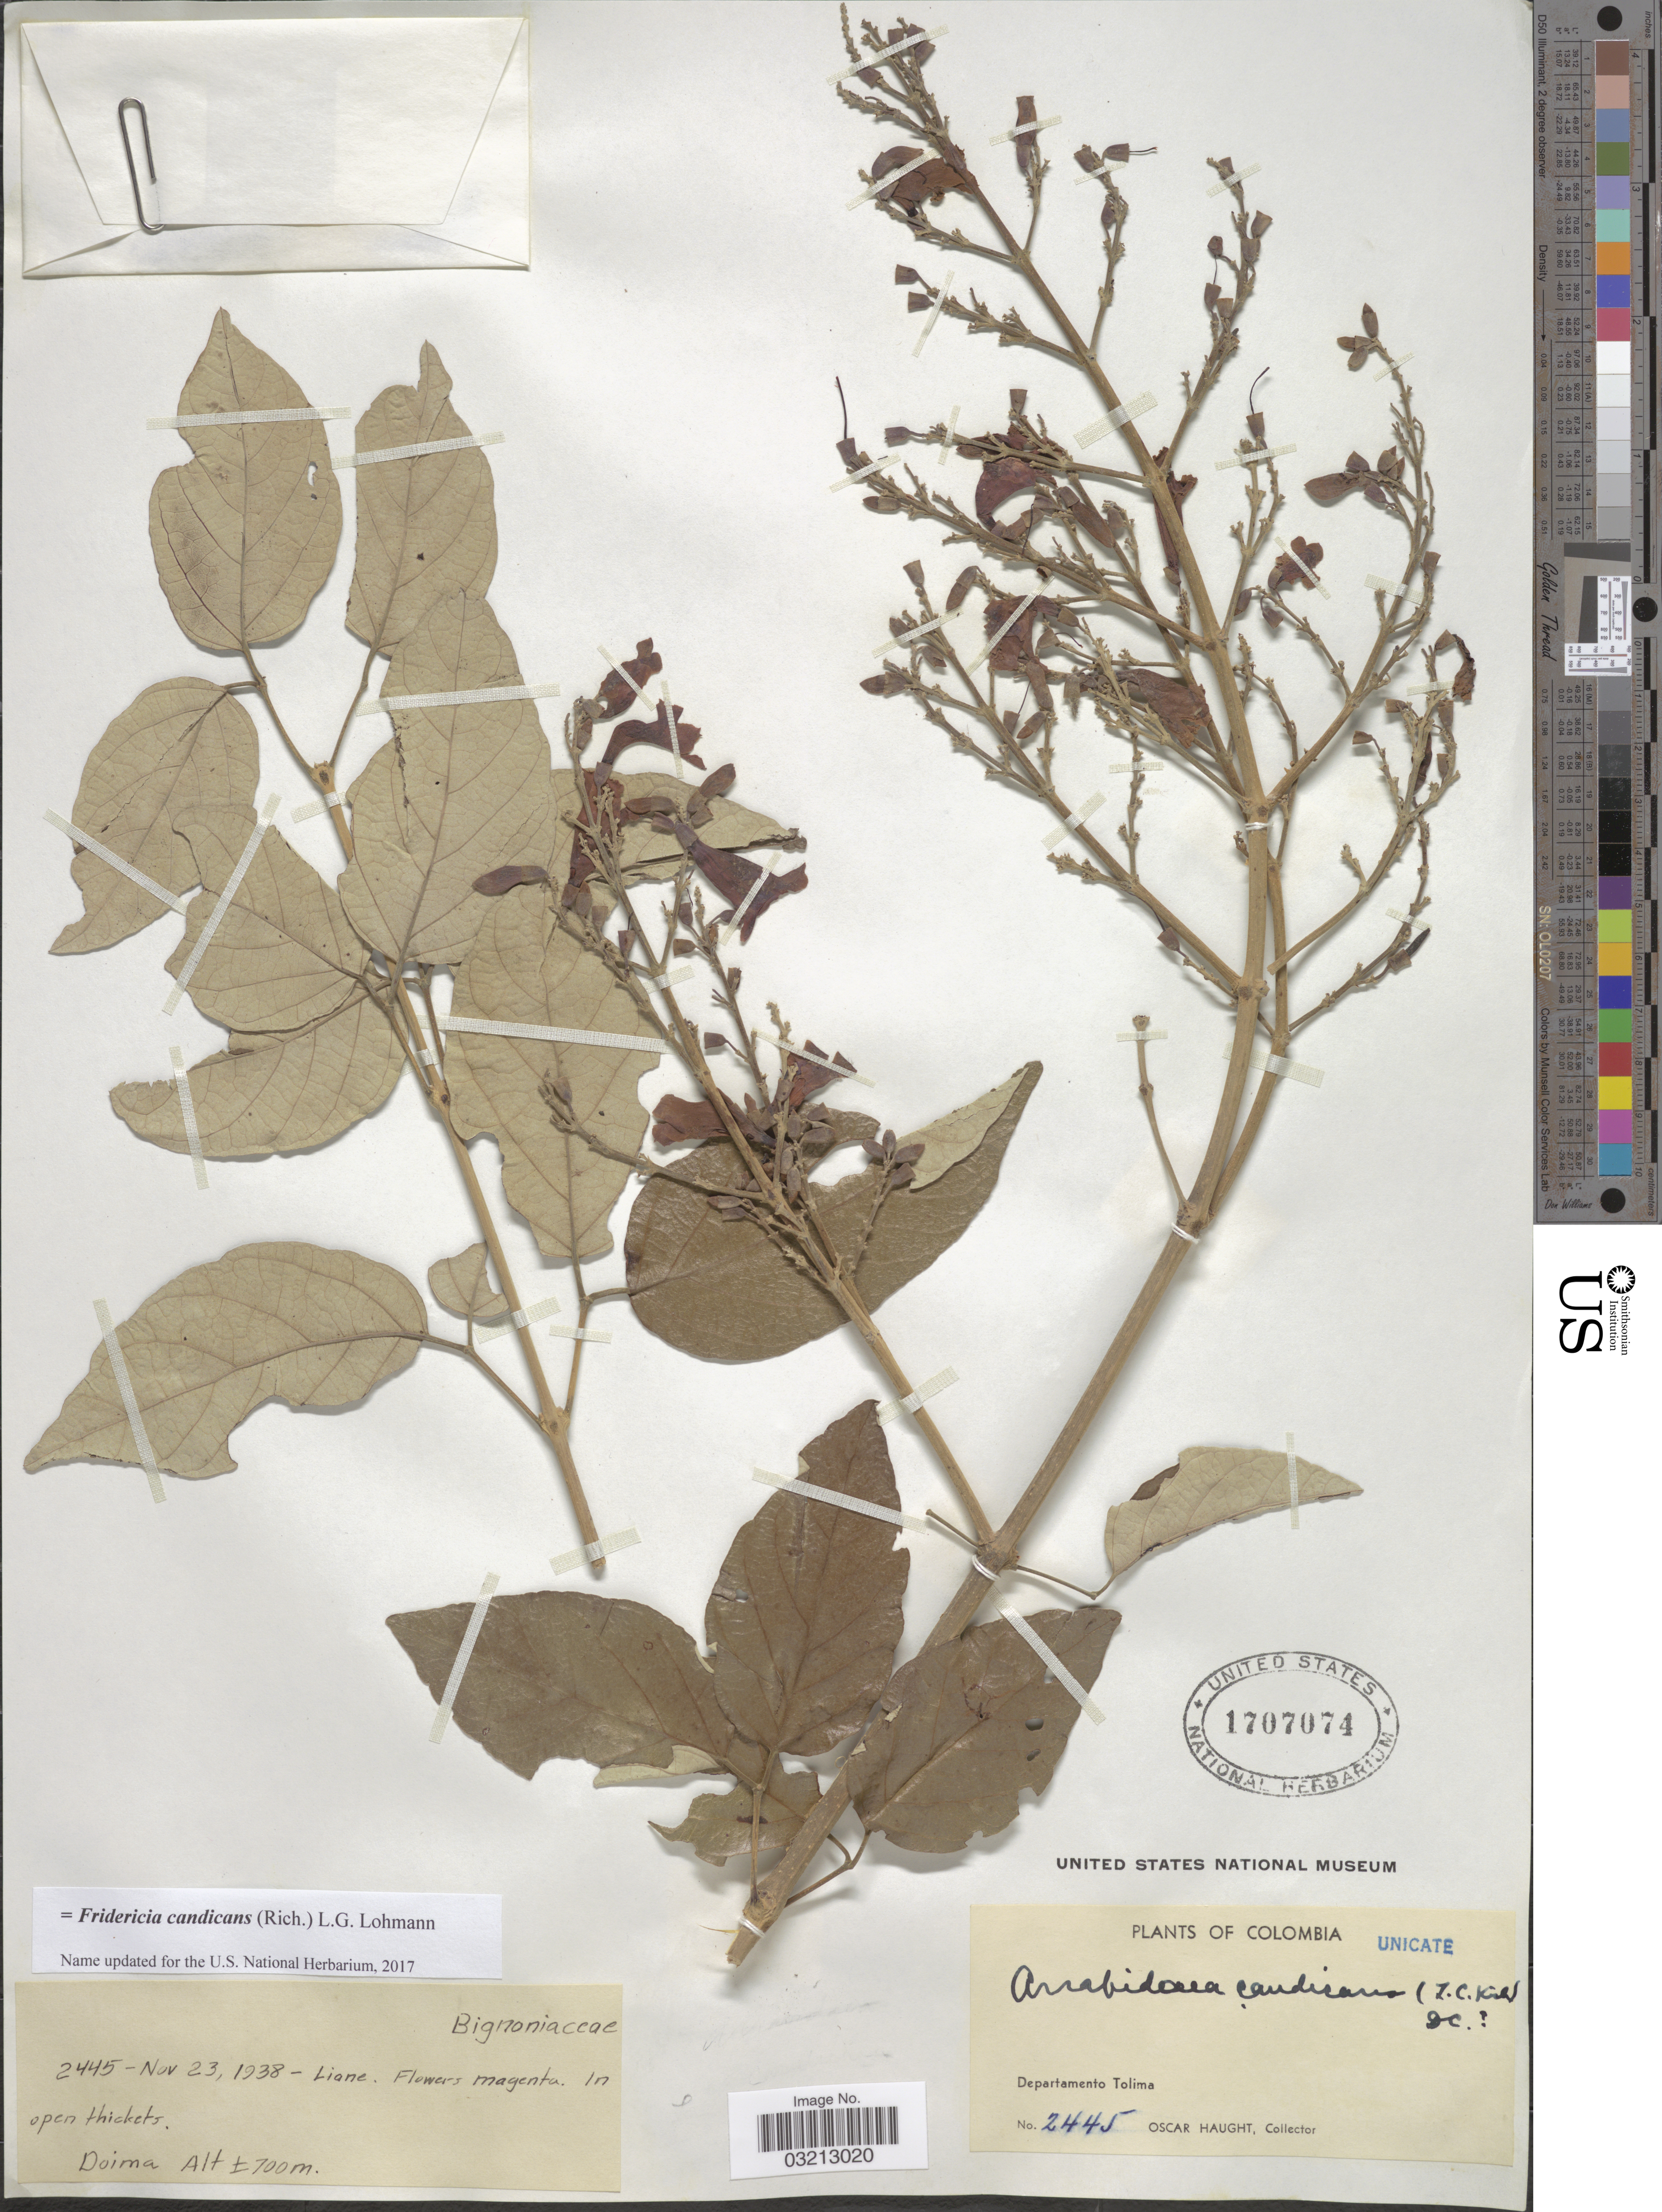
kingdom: Plantae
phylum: Tracheophyta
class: Magnoliopsida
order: Lamiales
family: Bignoniaceae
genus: Fridericia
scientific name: Fridericia candicans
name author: (Rich.) L.G. Lohmann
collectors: O. L. Haught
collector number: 2445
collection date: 1938-11-23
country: Colombia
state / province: Tolima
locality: Departamento Tolima. Doima.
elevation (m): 700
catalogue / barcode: US 1707074